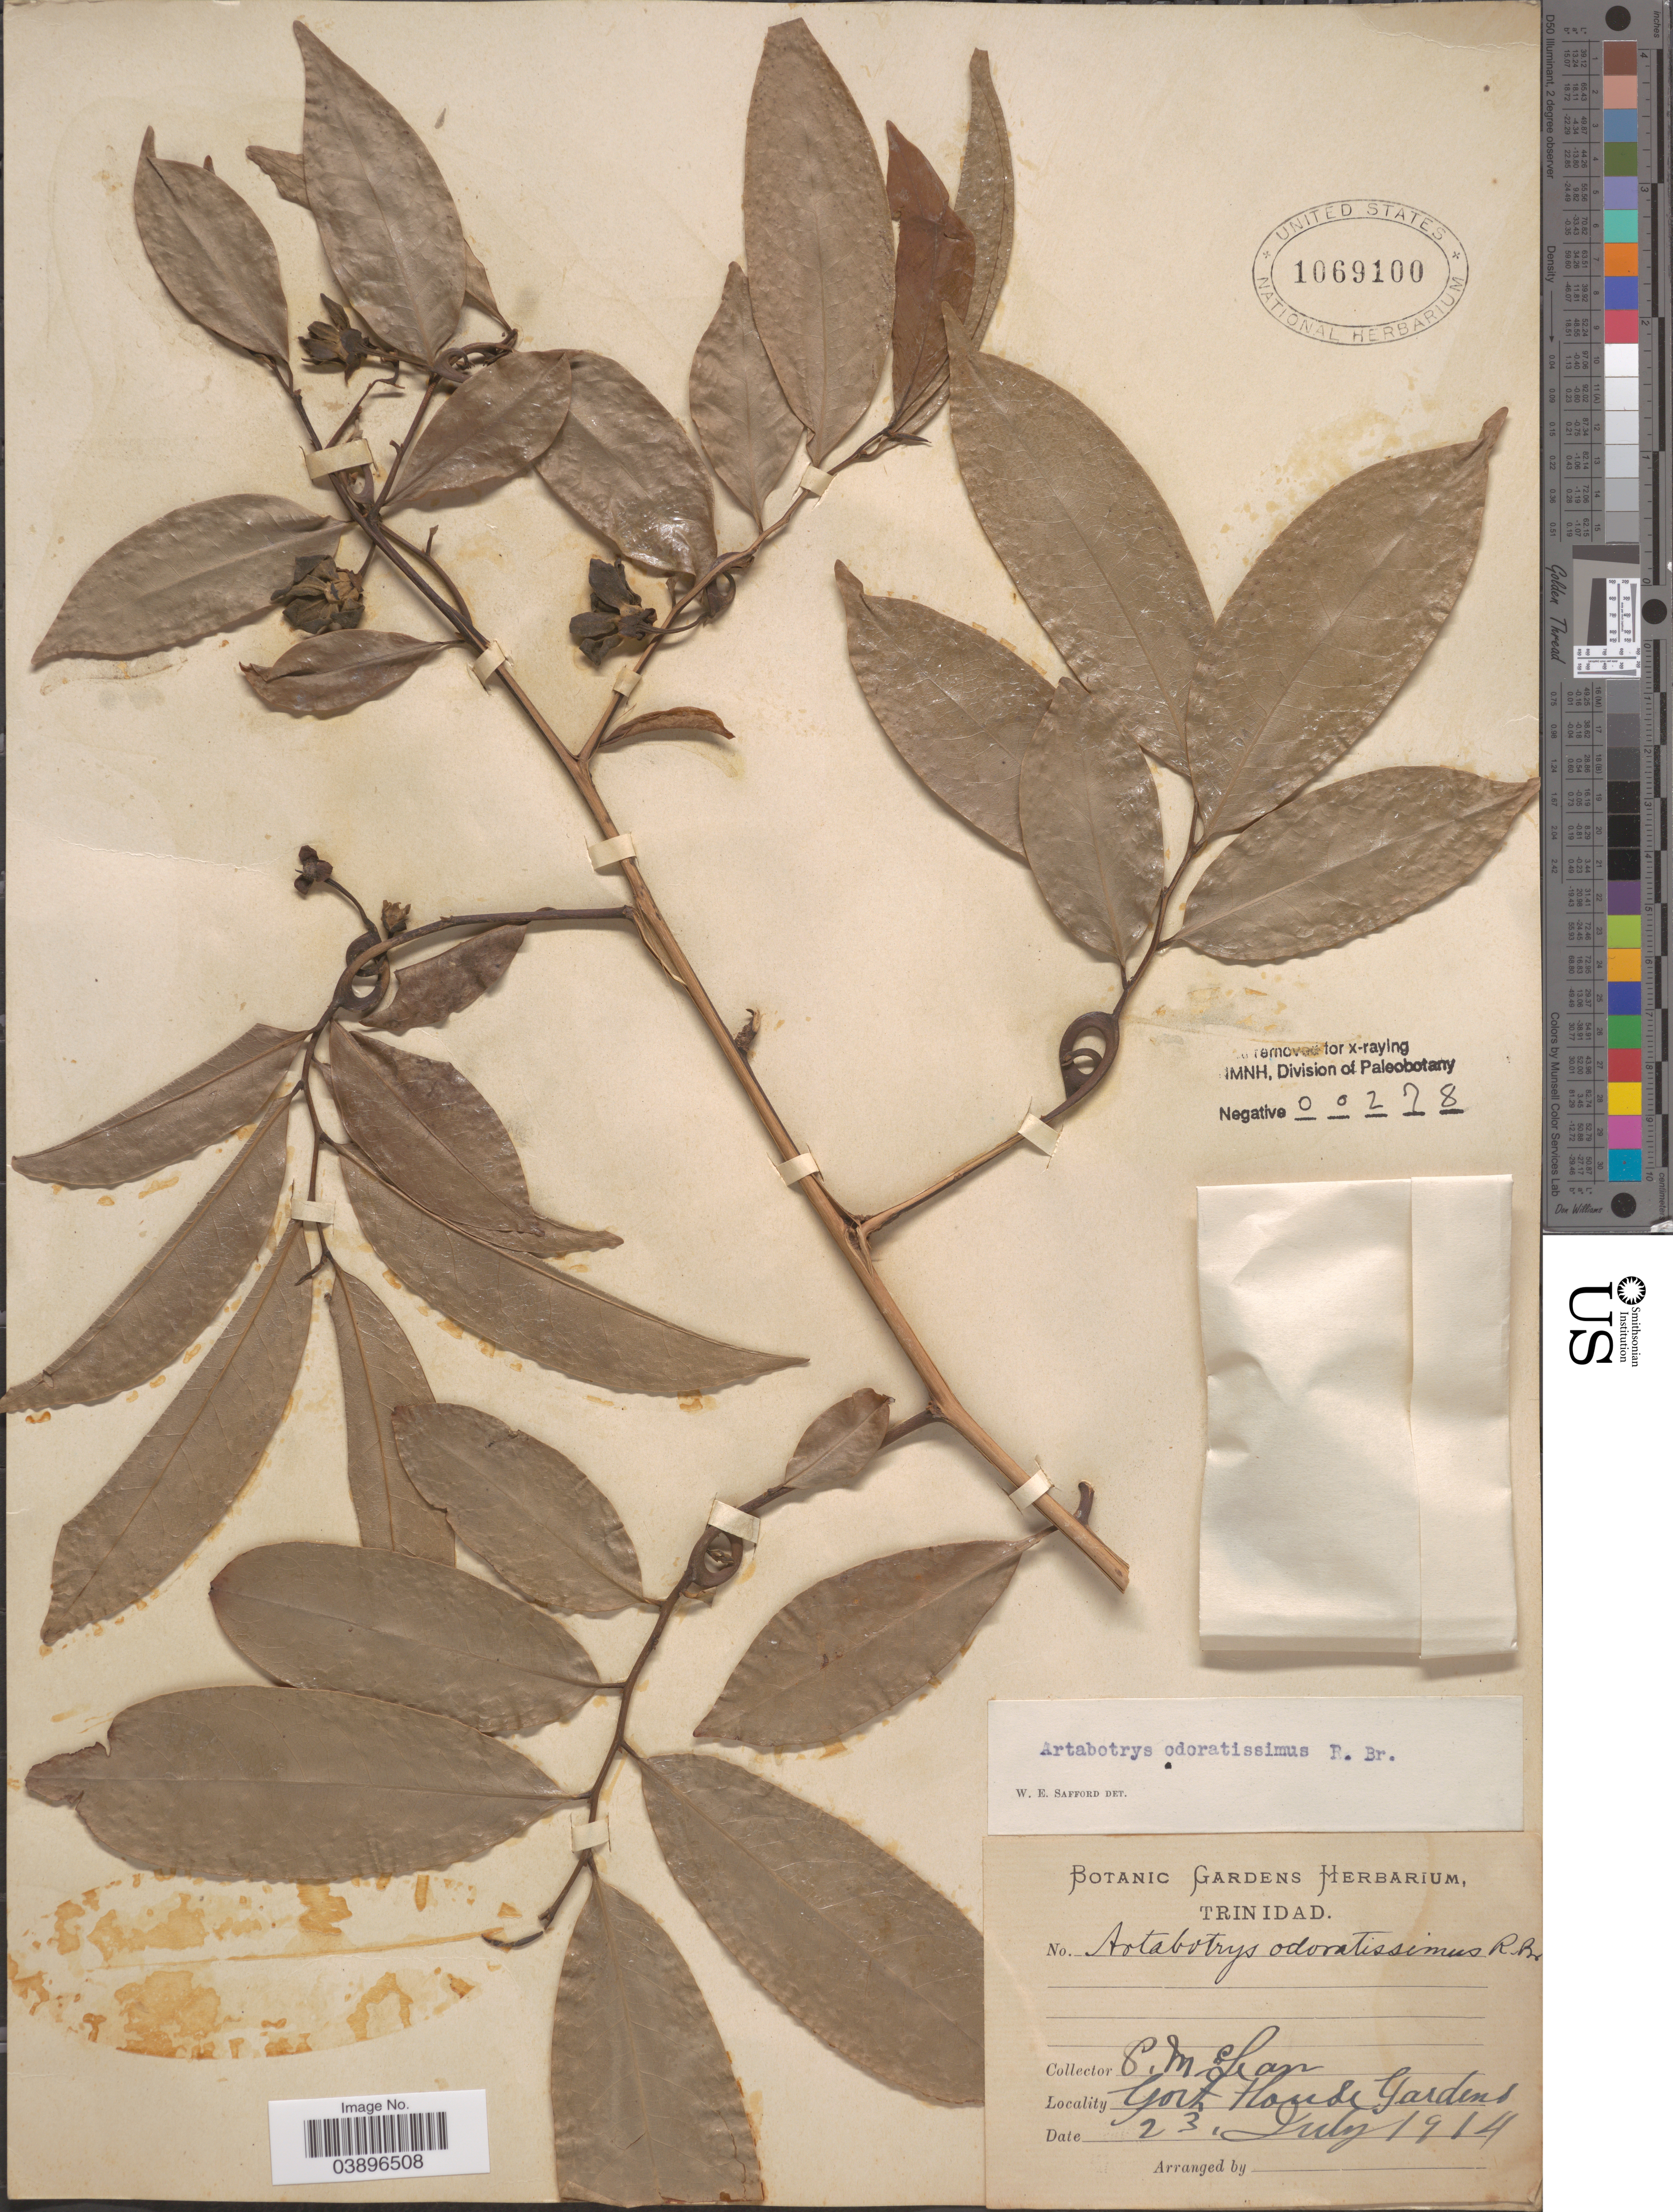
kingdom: Plantae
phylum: Tracheophyta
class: Magnoliopsida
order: Magnoliales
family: Annonaceae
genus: Artabotrys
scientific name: Artabotrys odoratissimus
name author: R. Br.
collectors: C. Lian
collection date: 1914-07-23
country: Trinidad and Tobago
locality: Gorth House Gardens.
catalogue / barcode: US 1069100